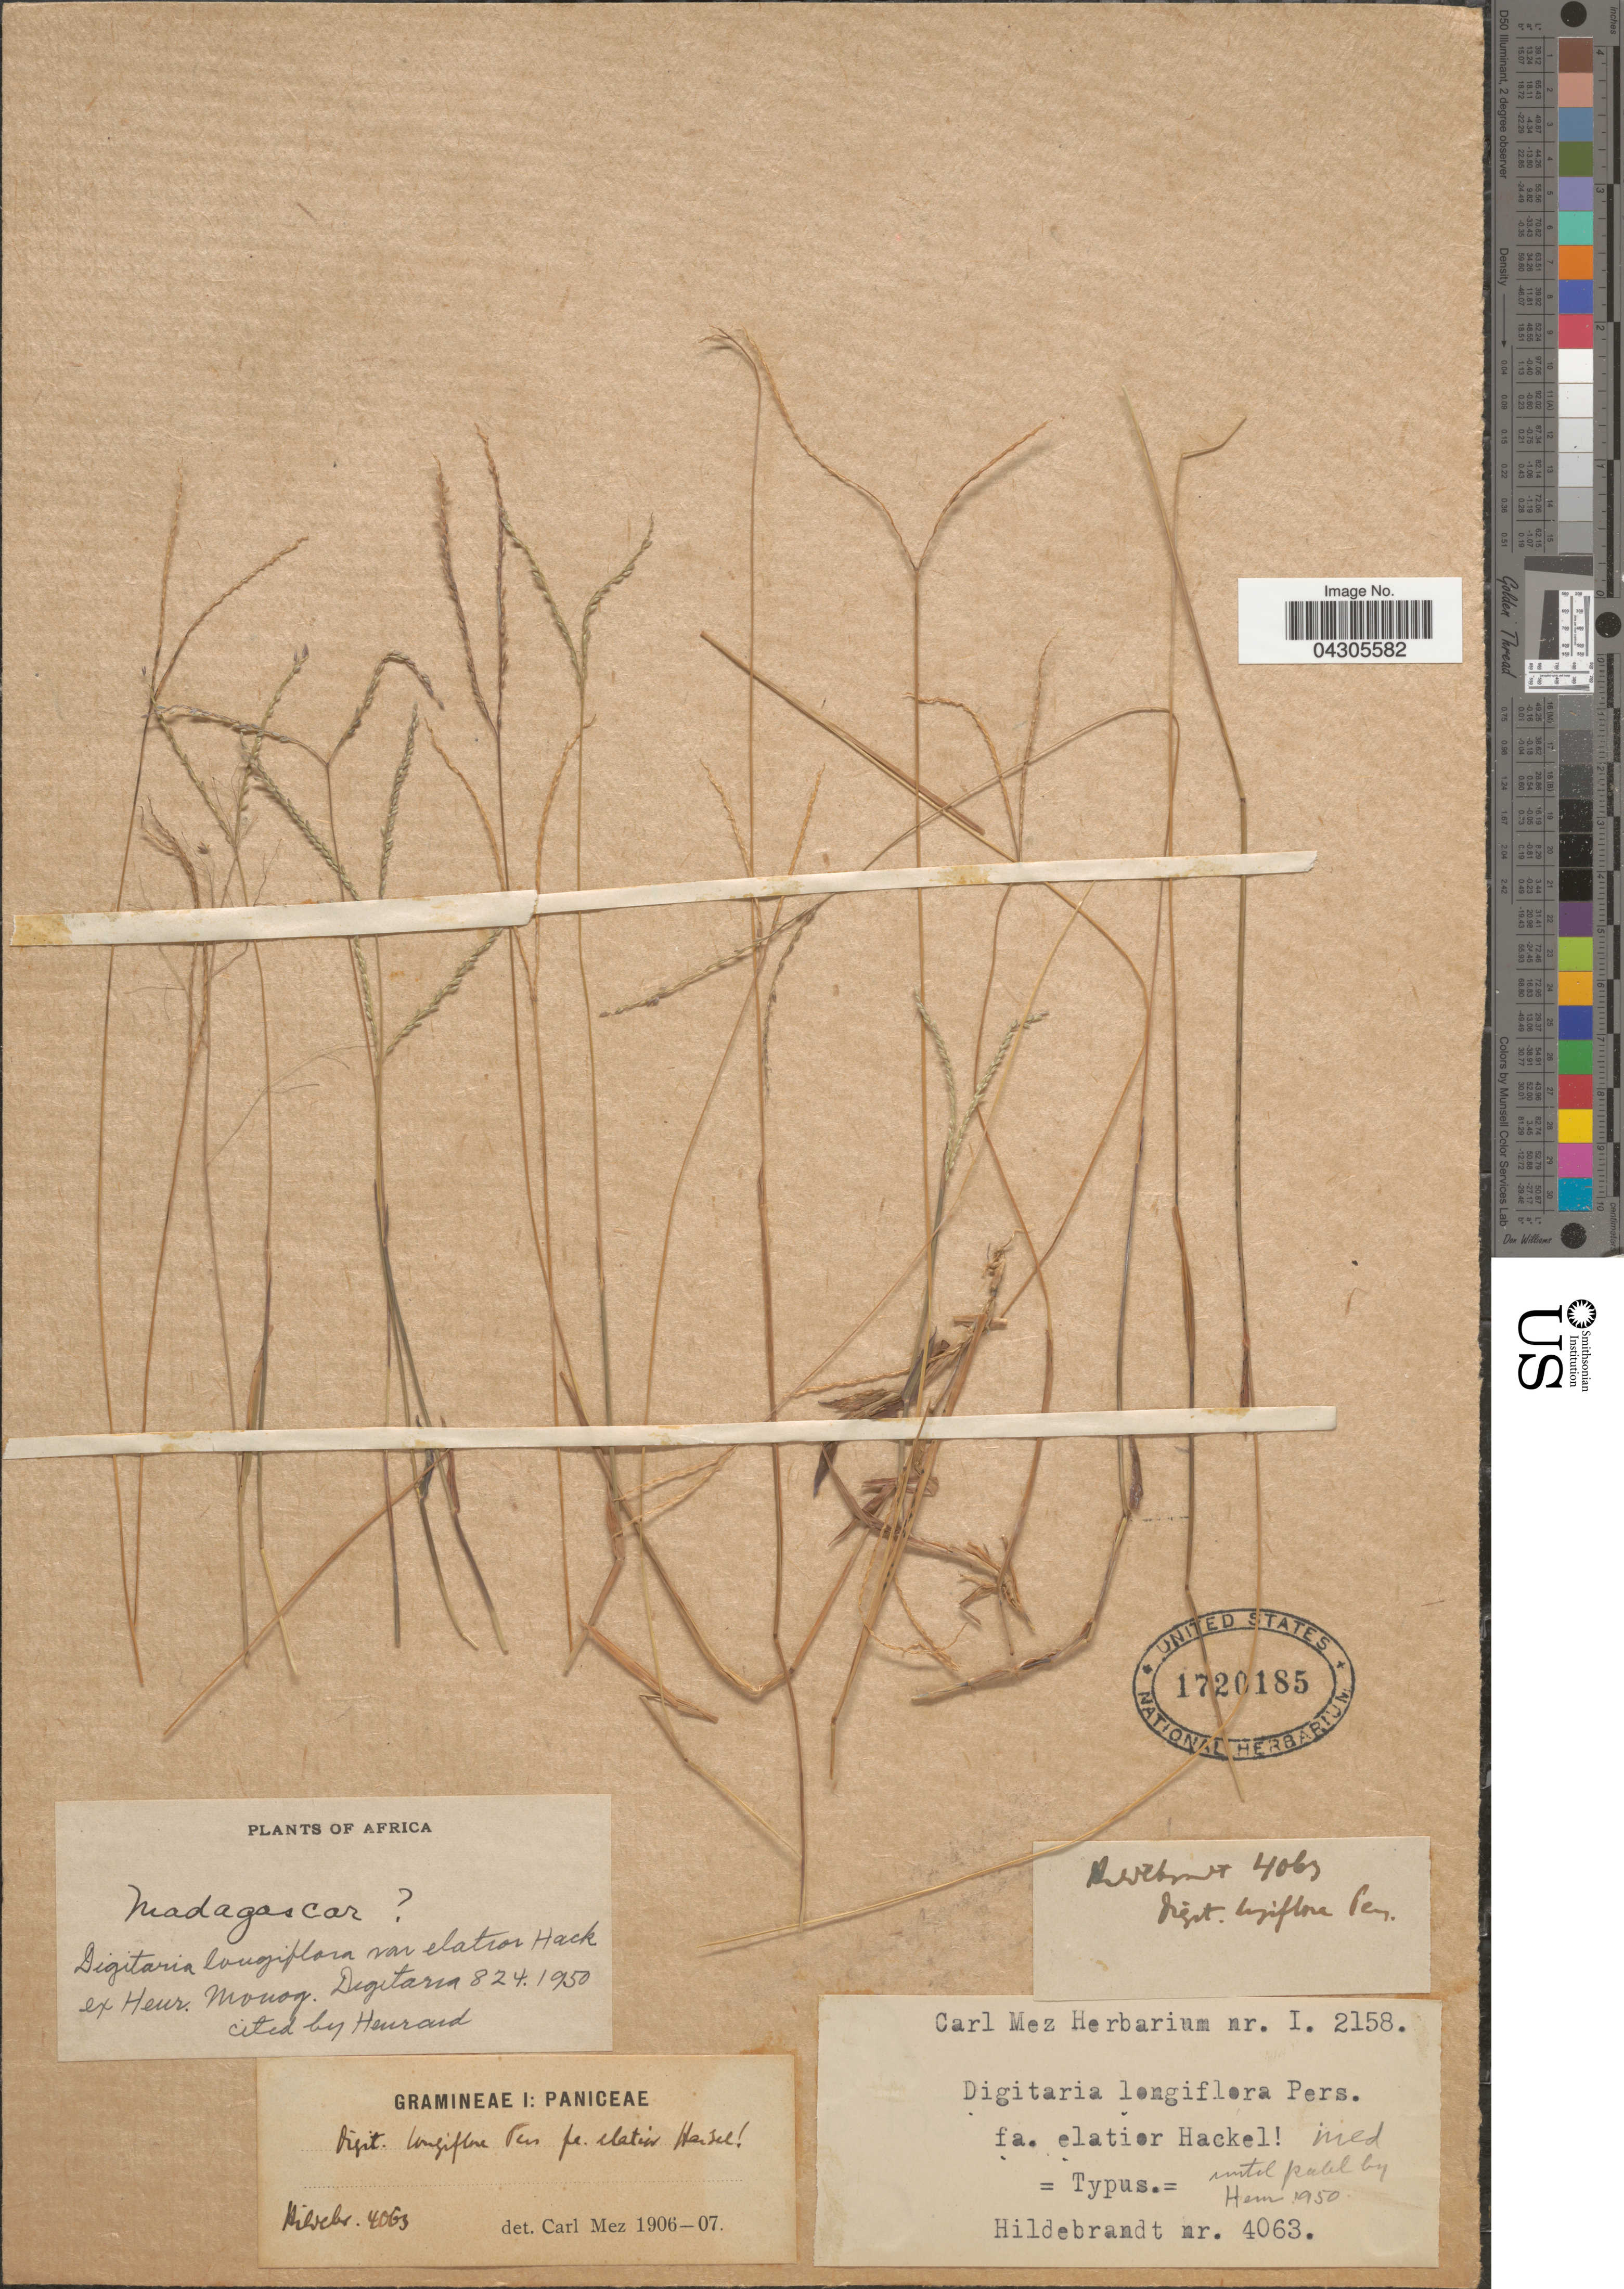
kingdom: Plantae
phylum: Tracheophyta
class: Liliopsida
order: Poales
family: Poaceae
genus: Digitaria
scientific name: Digitaria longiflora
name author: (Retz.) Pers.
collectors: Hildebrandt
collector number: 4063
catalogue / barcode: US 1720185